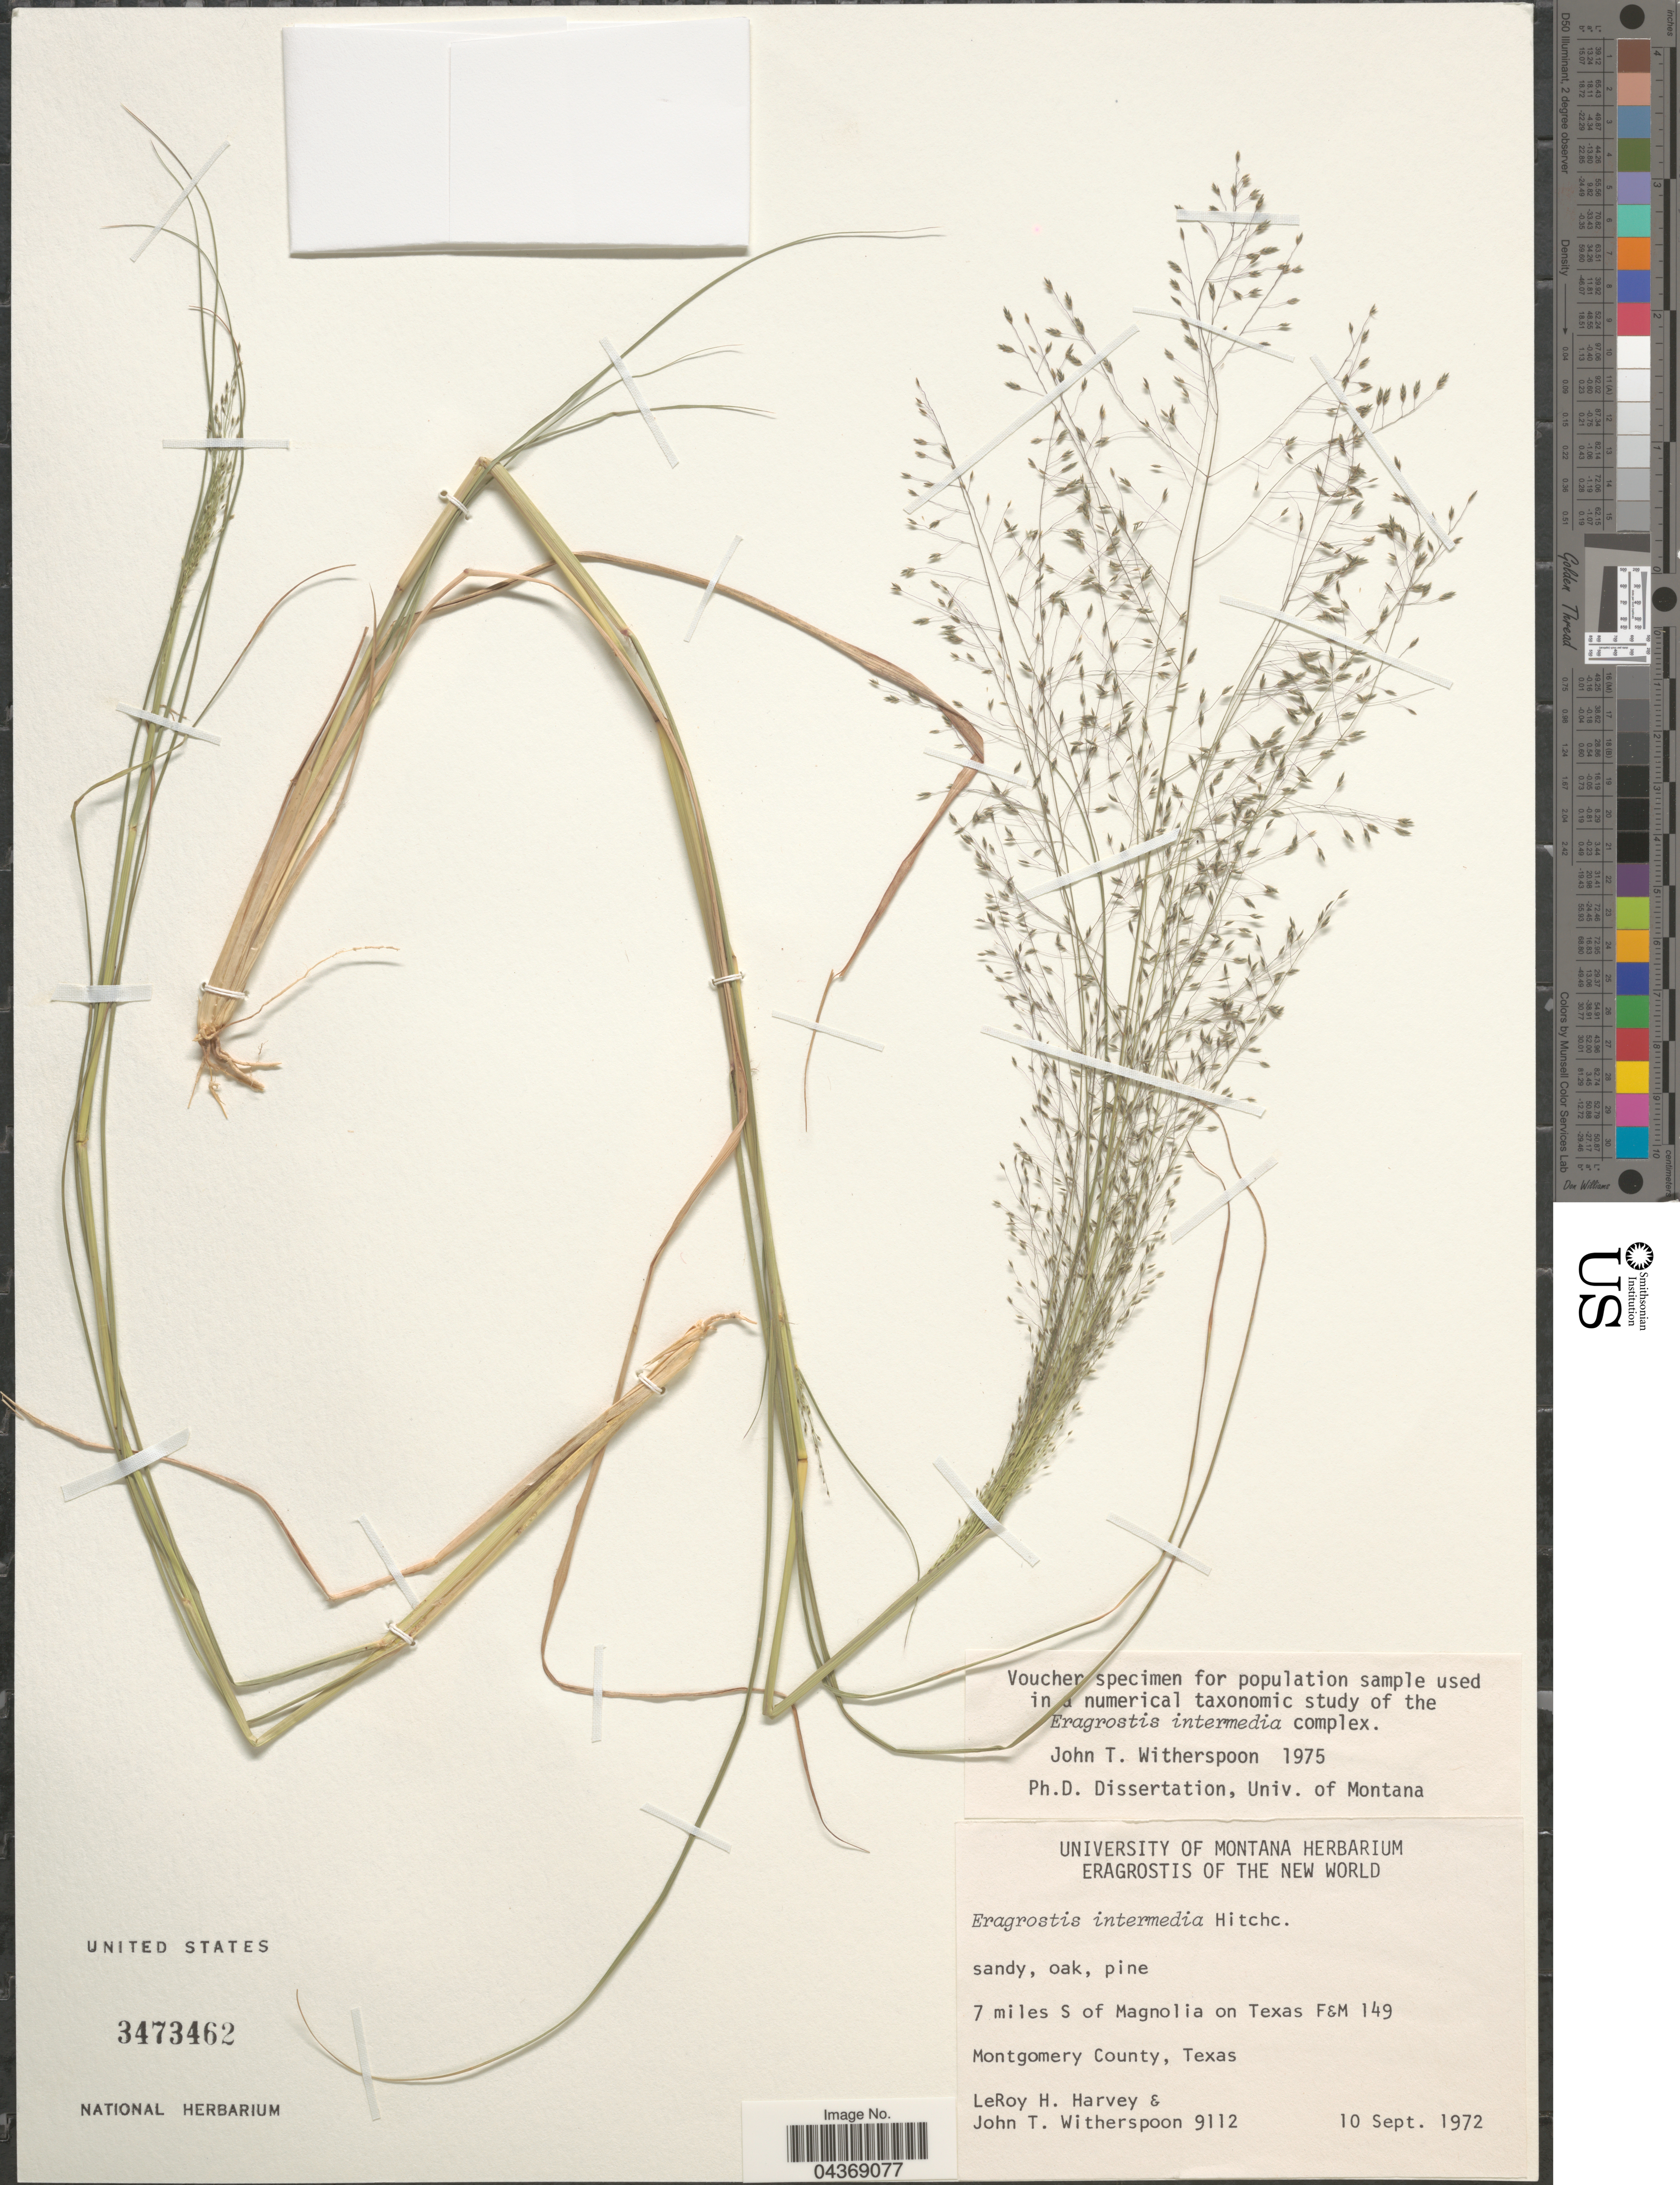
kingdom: Plantae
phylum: Tracheophyta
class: Liliopsida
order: Poales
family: Poaceae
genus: Eragrostis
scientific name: Eragrostis intermedia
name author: Hitchc.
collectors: L. H. Harvey & J. Witherspoon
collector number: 9112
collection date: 1972-09-10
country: United States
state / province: Texas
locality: Sandy, oak, pine. 7 miles S of Magnolia on Texas F&M 149. Montgomery County.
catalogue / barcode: US 3473462